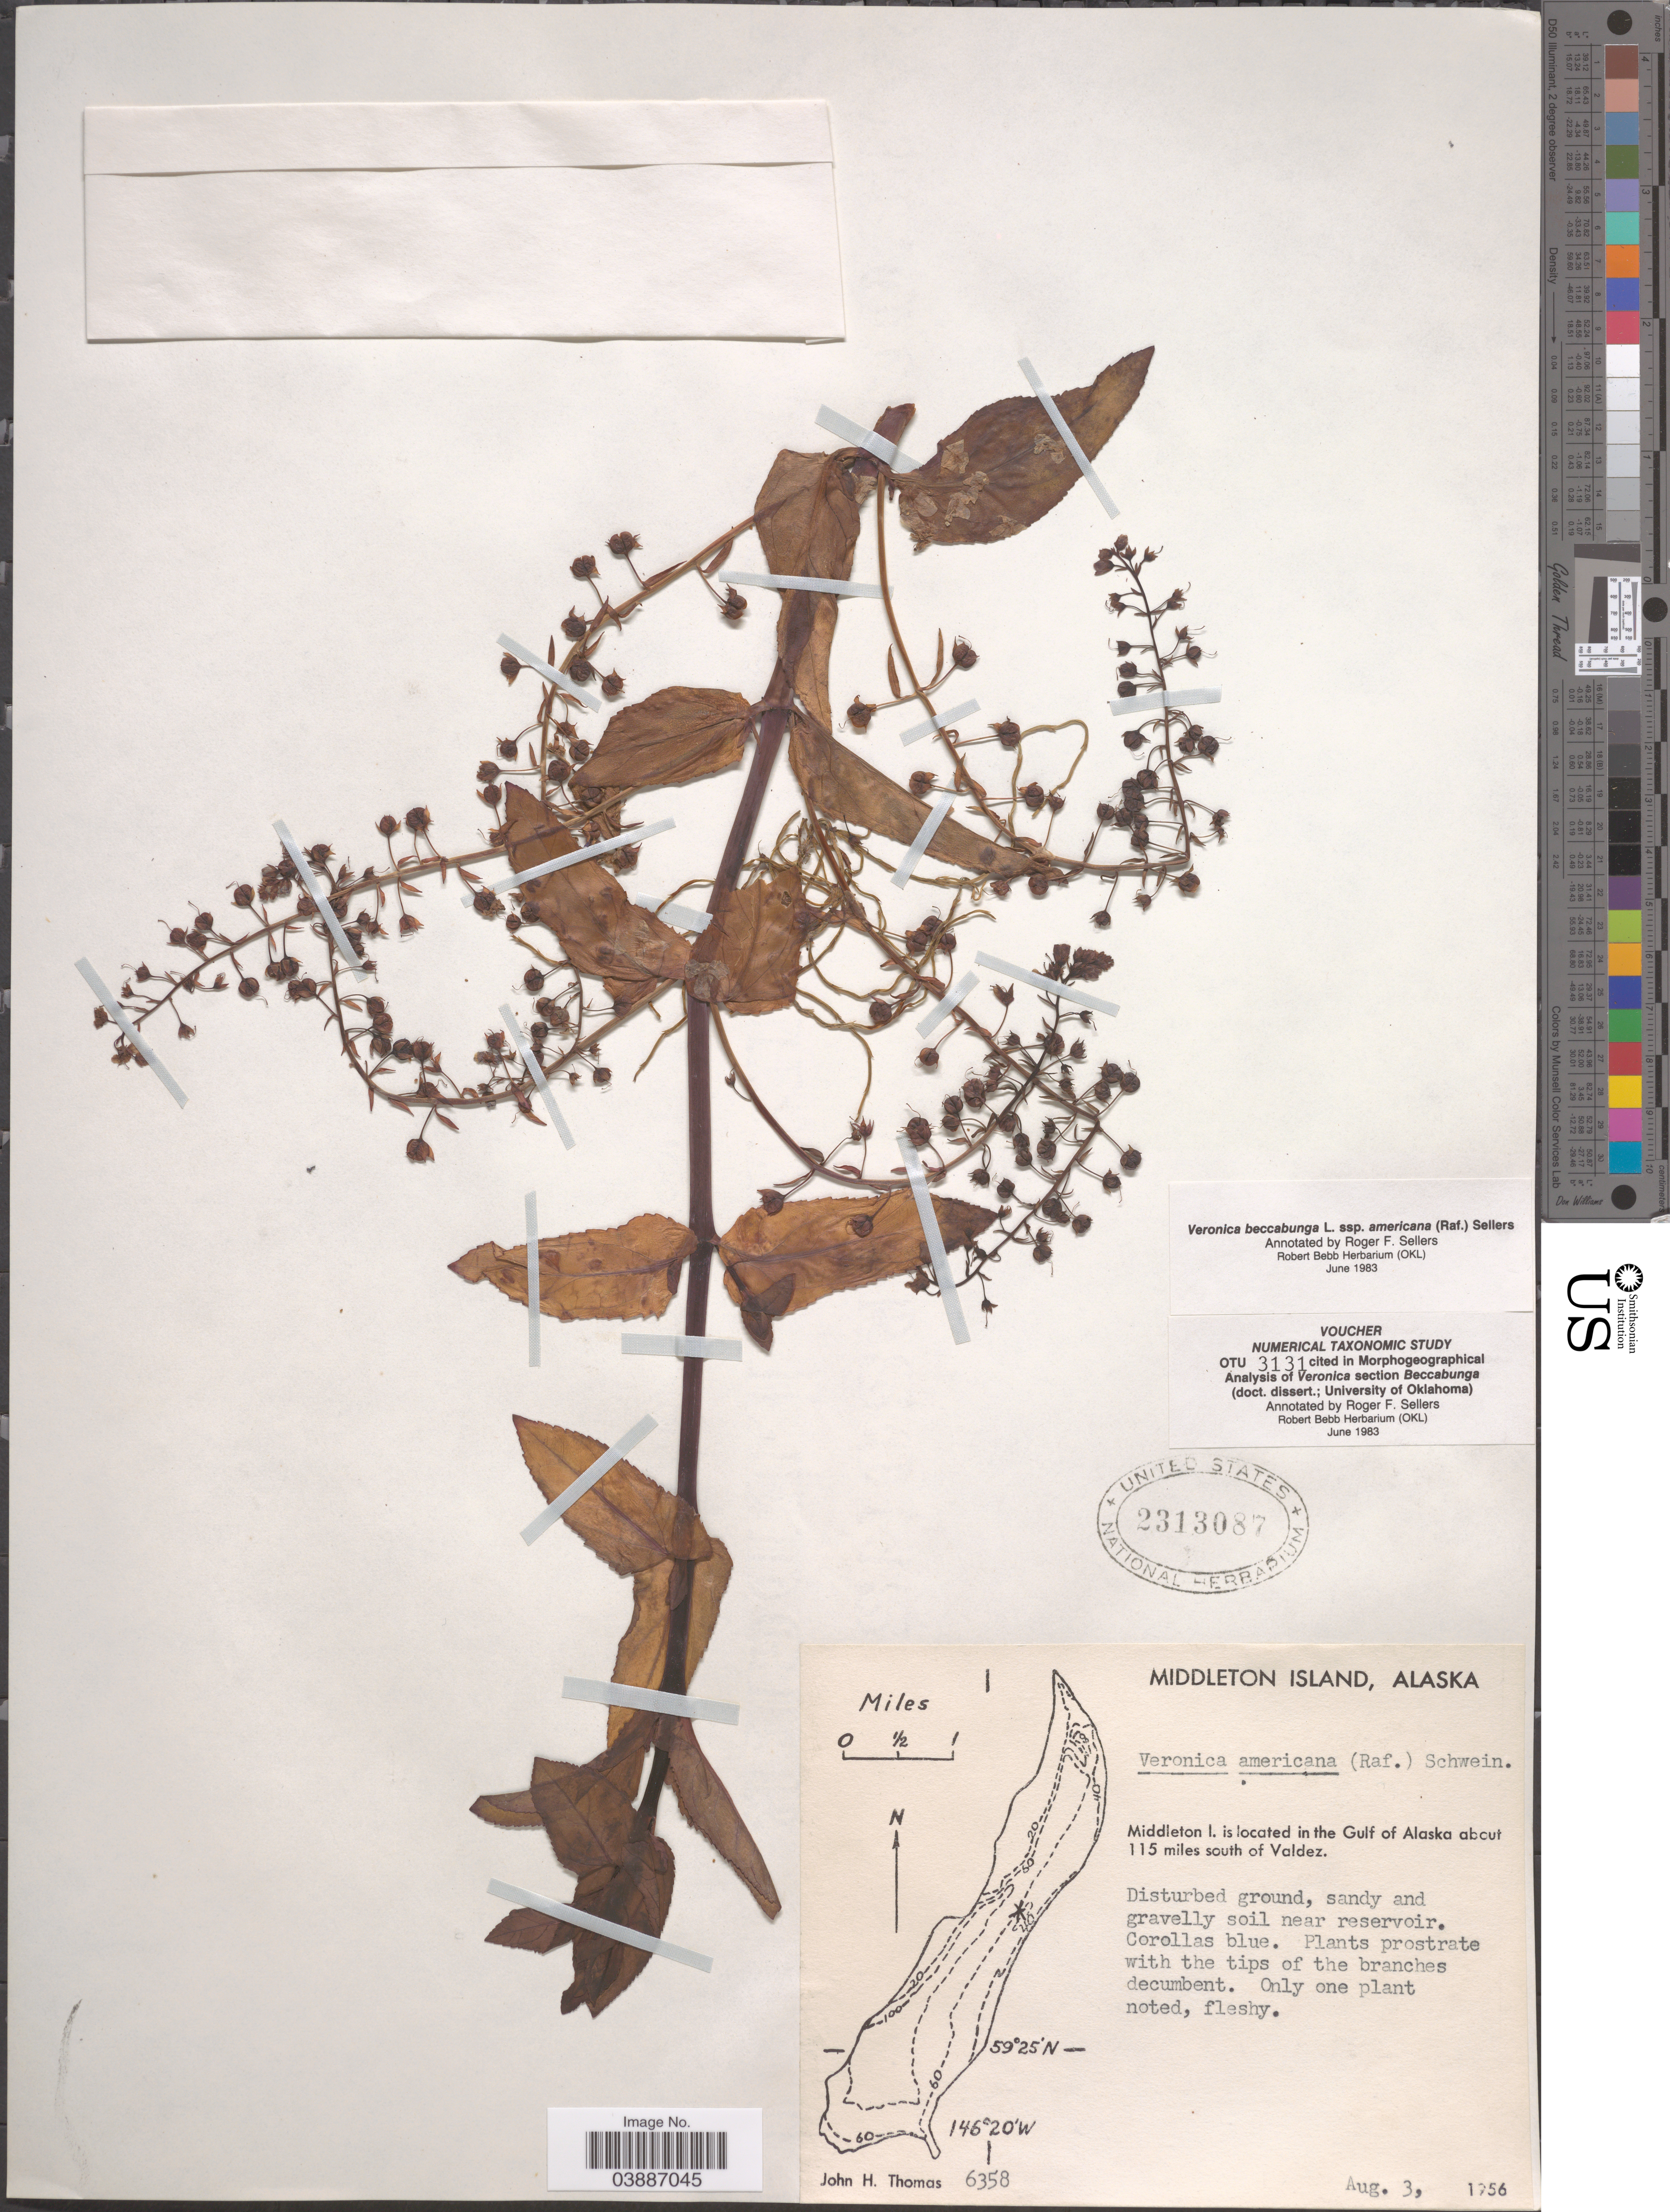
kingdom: Plantae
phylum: Tracheophyta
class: Magnoliopsida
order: Lamiales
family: Plantaginaceae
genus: Veronica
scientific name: Veronica beccabunga subsp. americana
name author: Raf.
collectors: J. H. Thomas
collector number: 6358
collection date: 1956-08-03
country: United States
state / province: Alaska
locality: Middleton Island. Middleton I. is located in the Gulf of Alaska about 115 miles south of Valdez.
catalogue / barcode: US 2313087